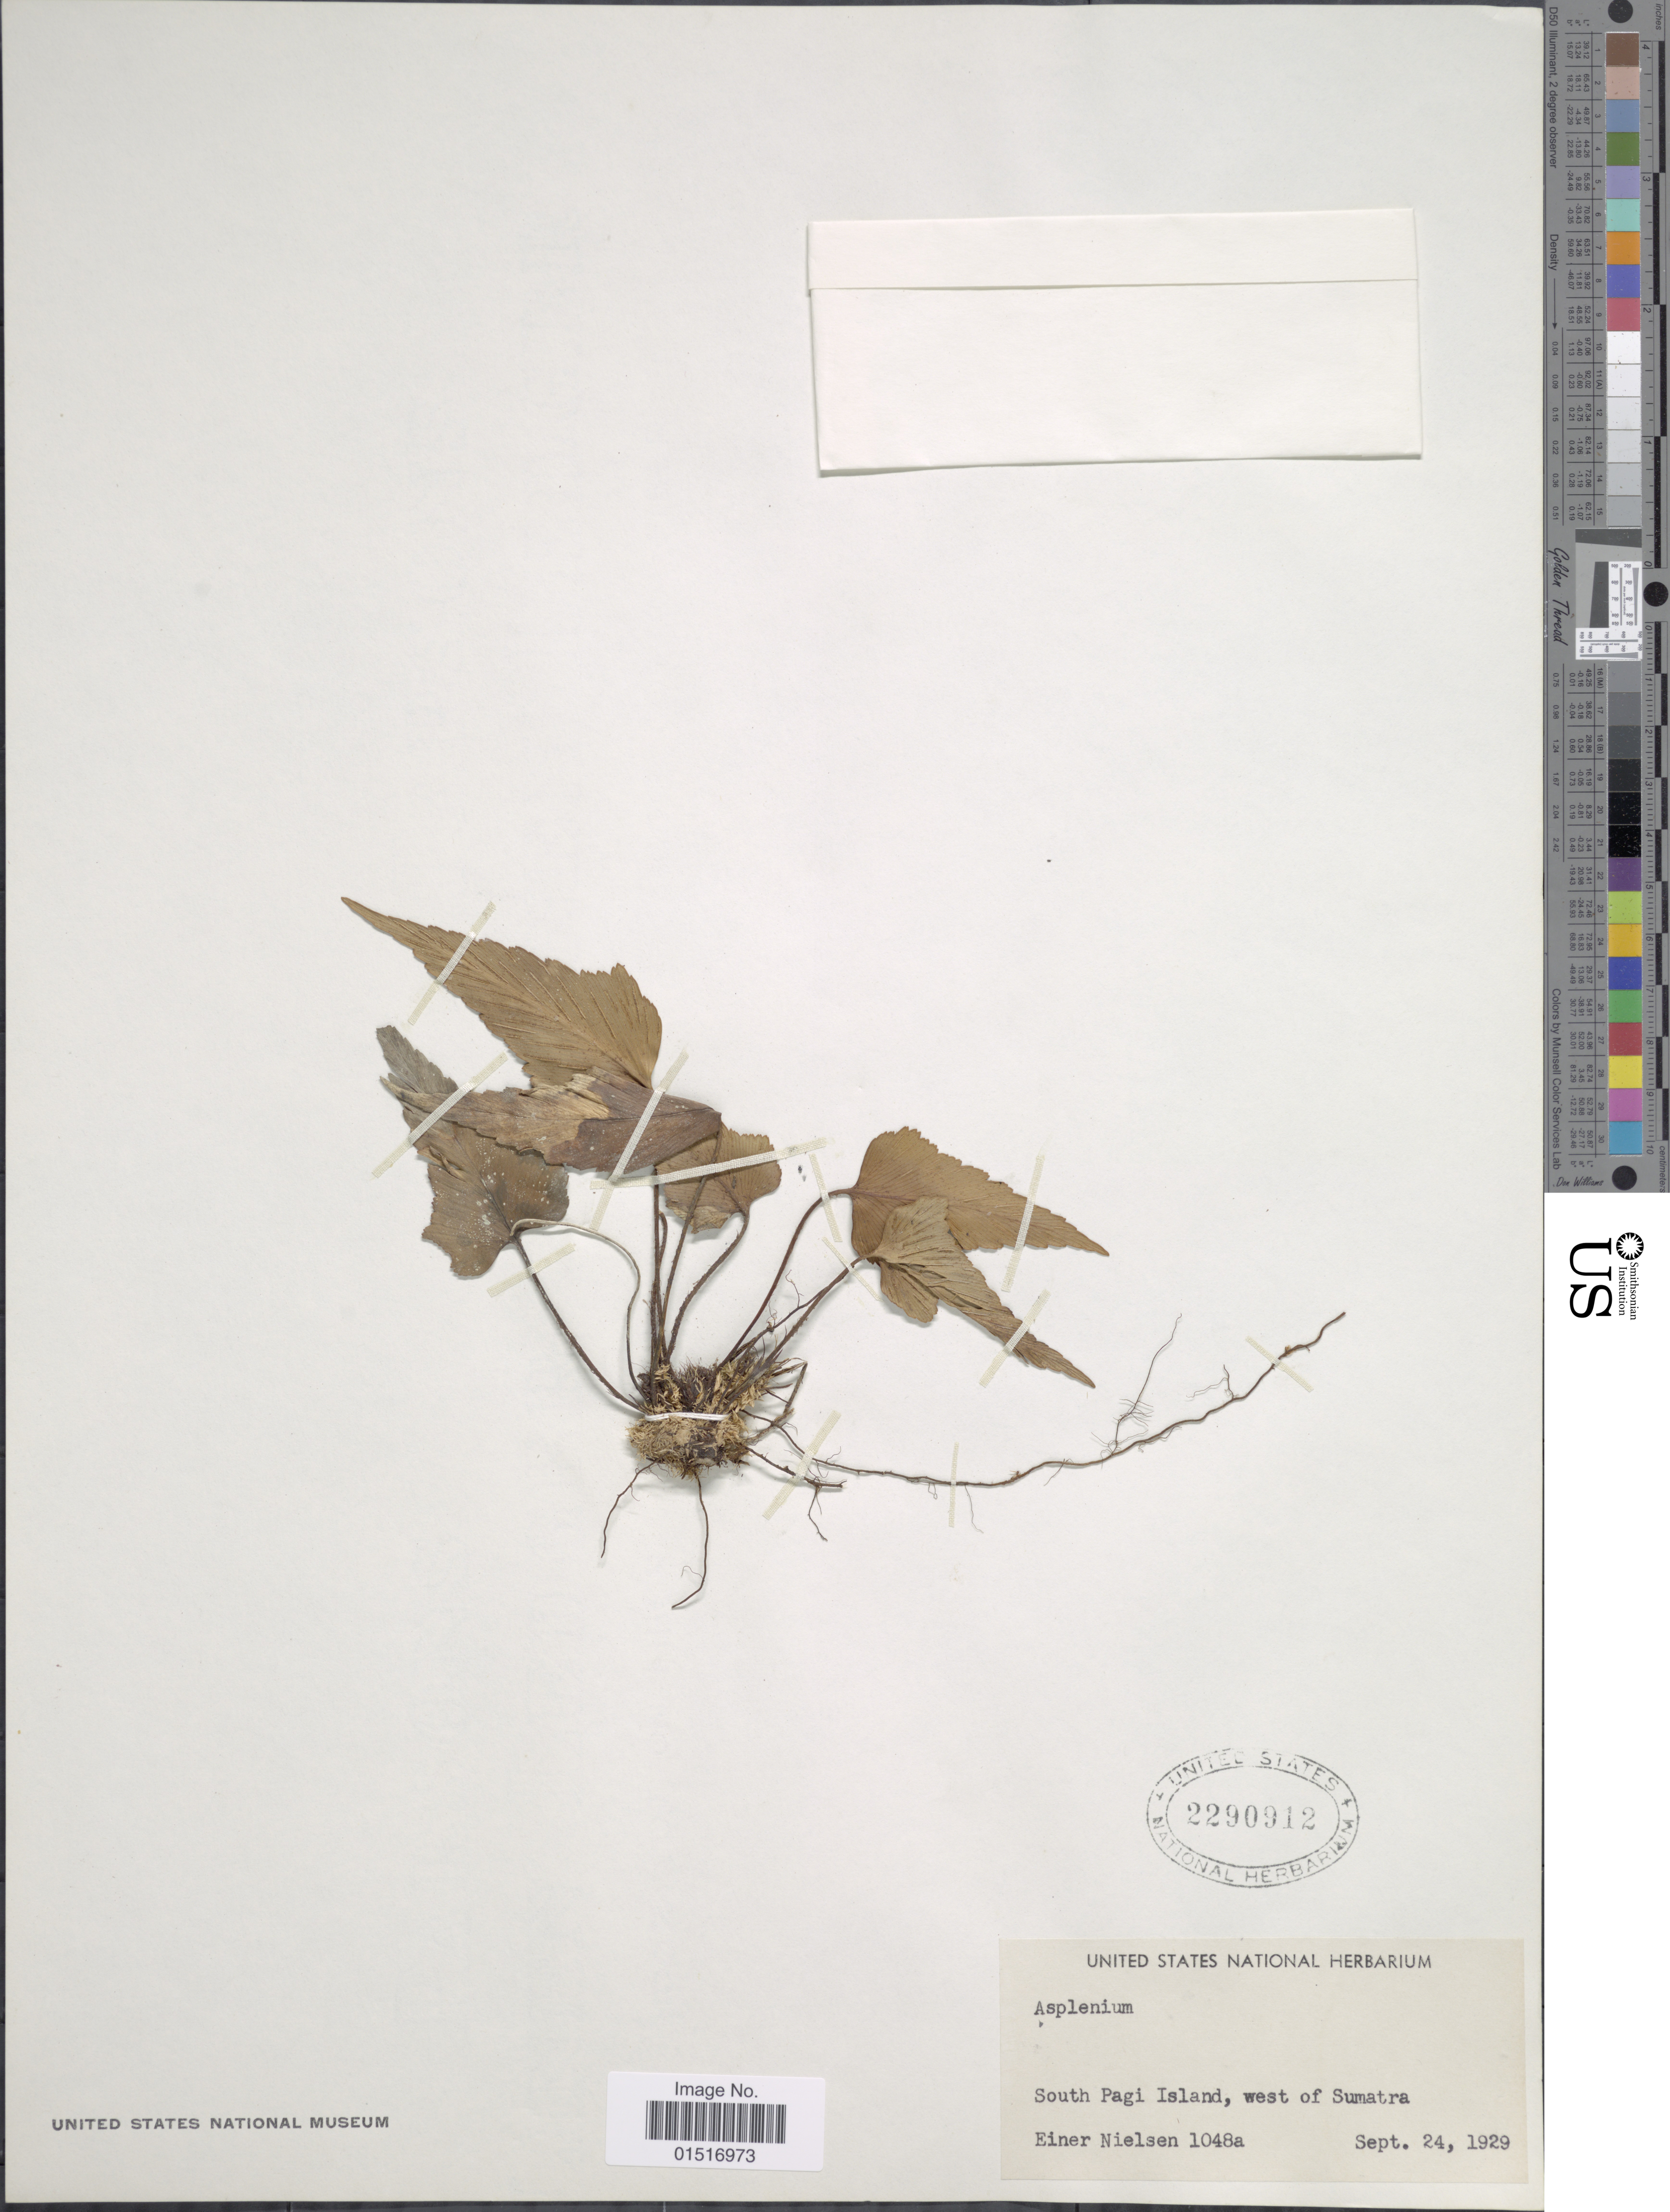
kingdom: Plantae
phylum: Tracheophyta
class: Polypodiopsida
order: Polypodiales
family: Aspleniaceae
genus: Asplenium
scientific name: Asplenium polyodon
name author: G. Forst.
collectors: E. Nielsen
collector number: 1048a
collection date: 1929-09-24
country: Indonesia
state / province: Sumatra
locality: South Pagi Island, west of Sumatra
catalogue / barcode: US 2290912